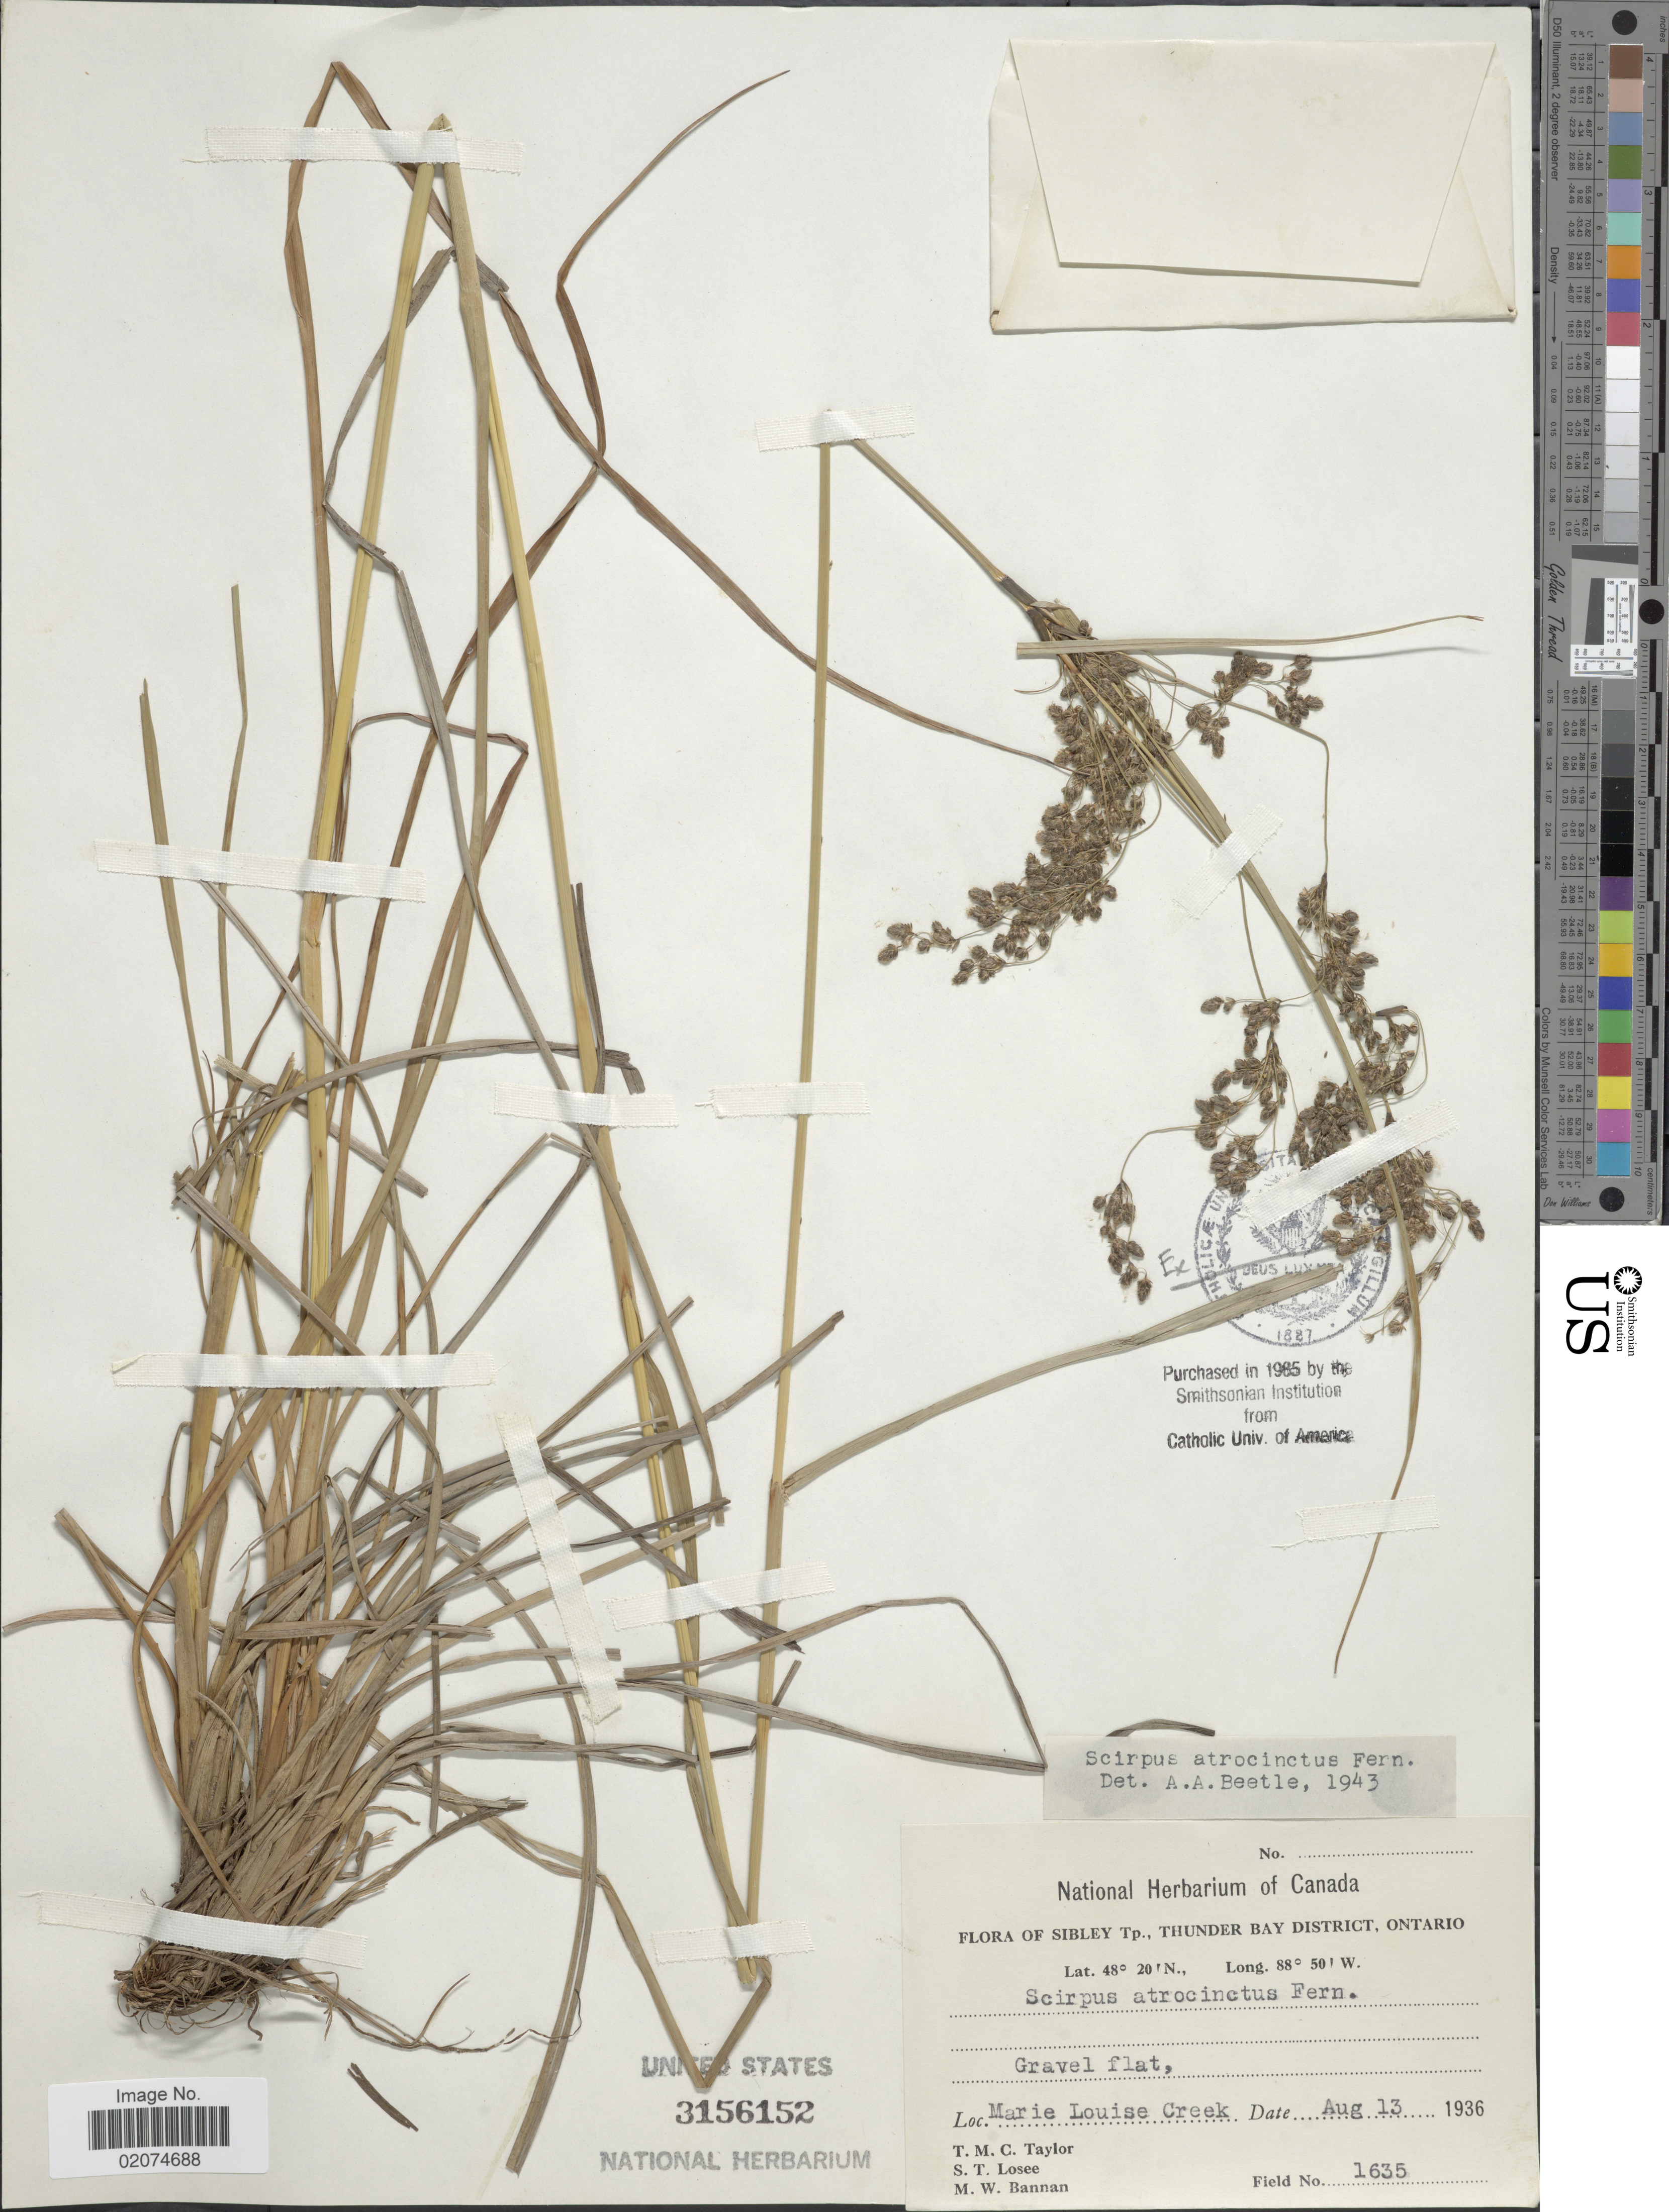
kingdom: Plantae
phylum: Tracheophyta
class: Liliopsida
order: Poales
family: Cyperaceae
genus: Scirpus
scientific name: Scirpus atrocinctus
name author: Fernald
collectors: T. M. C. Taylor, S. Losee & M. Bannan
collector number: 1635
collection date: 1936-08-13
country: Canada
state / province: Ontario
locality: Sibley Tp., Thunder Bay District, Ontario. Marie Louise Creek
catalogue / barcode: US 3156152